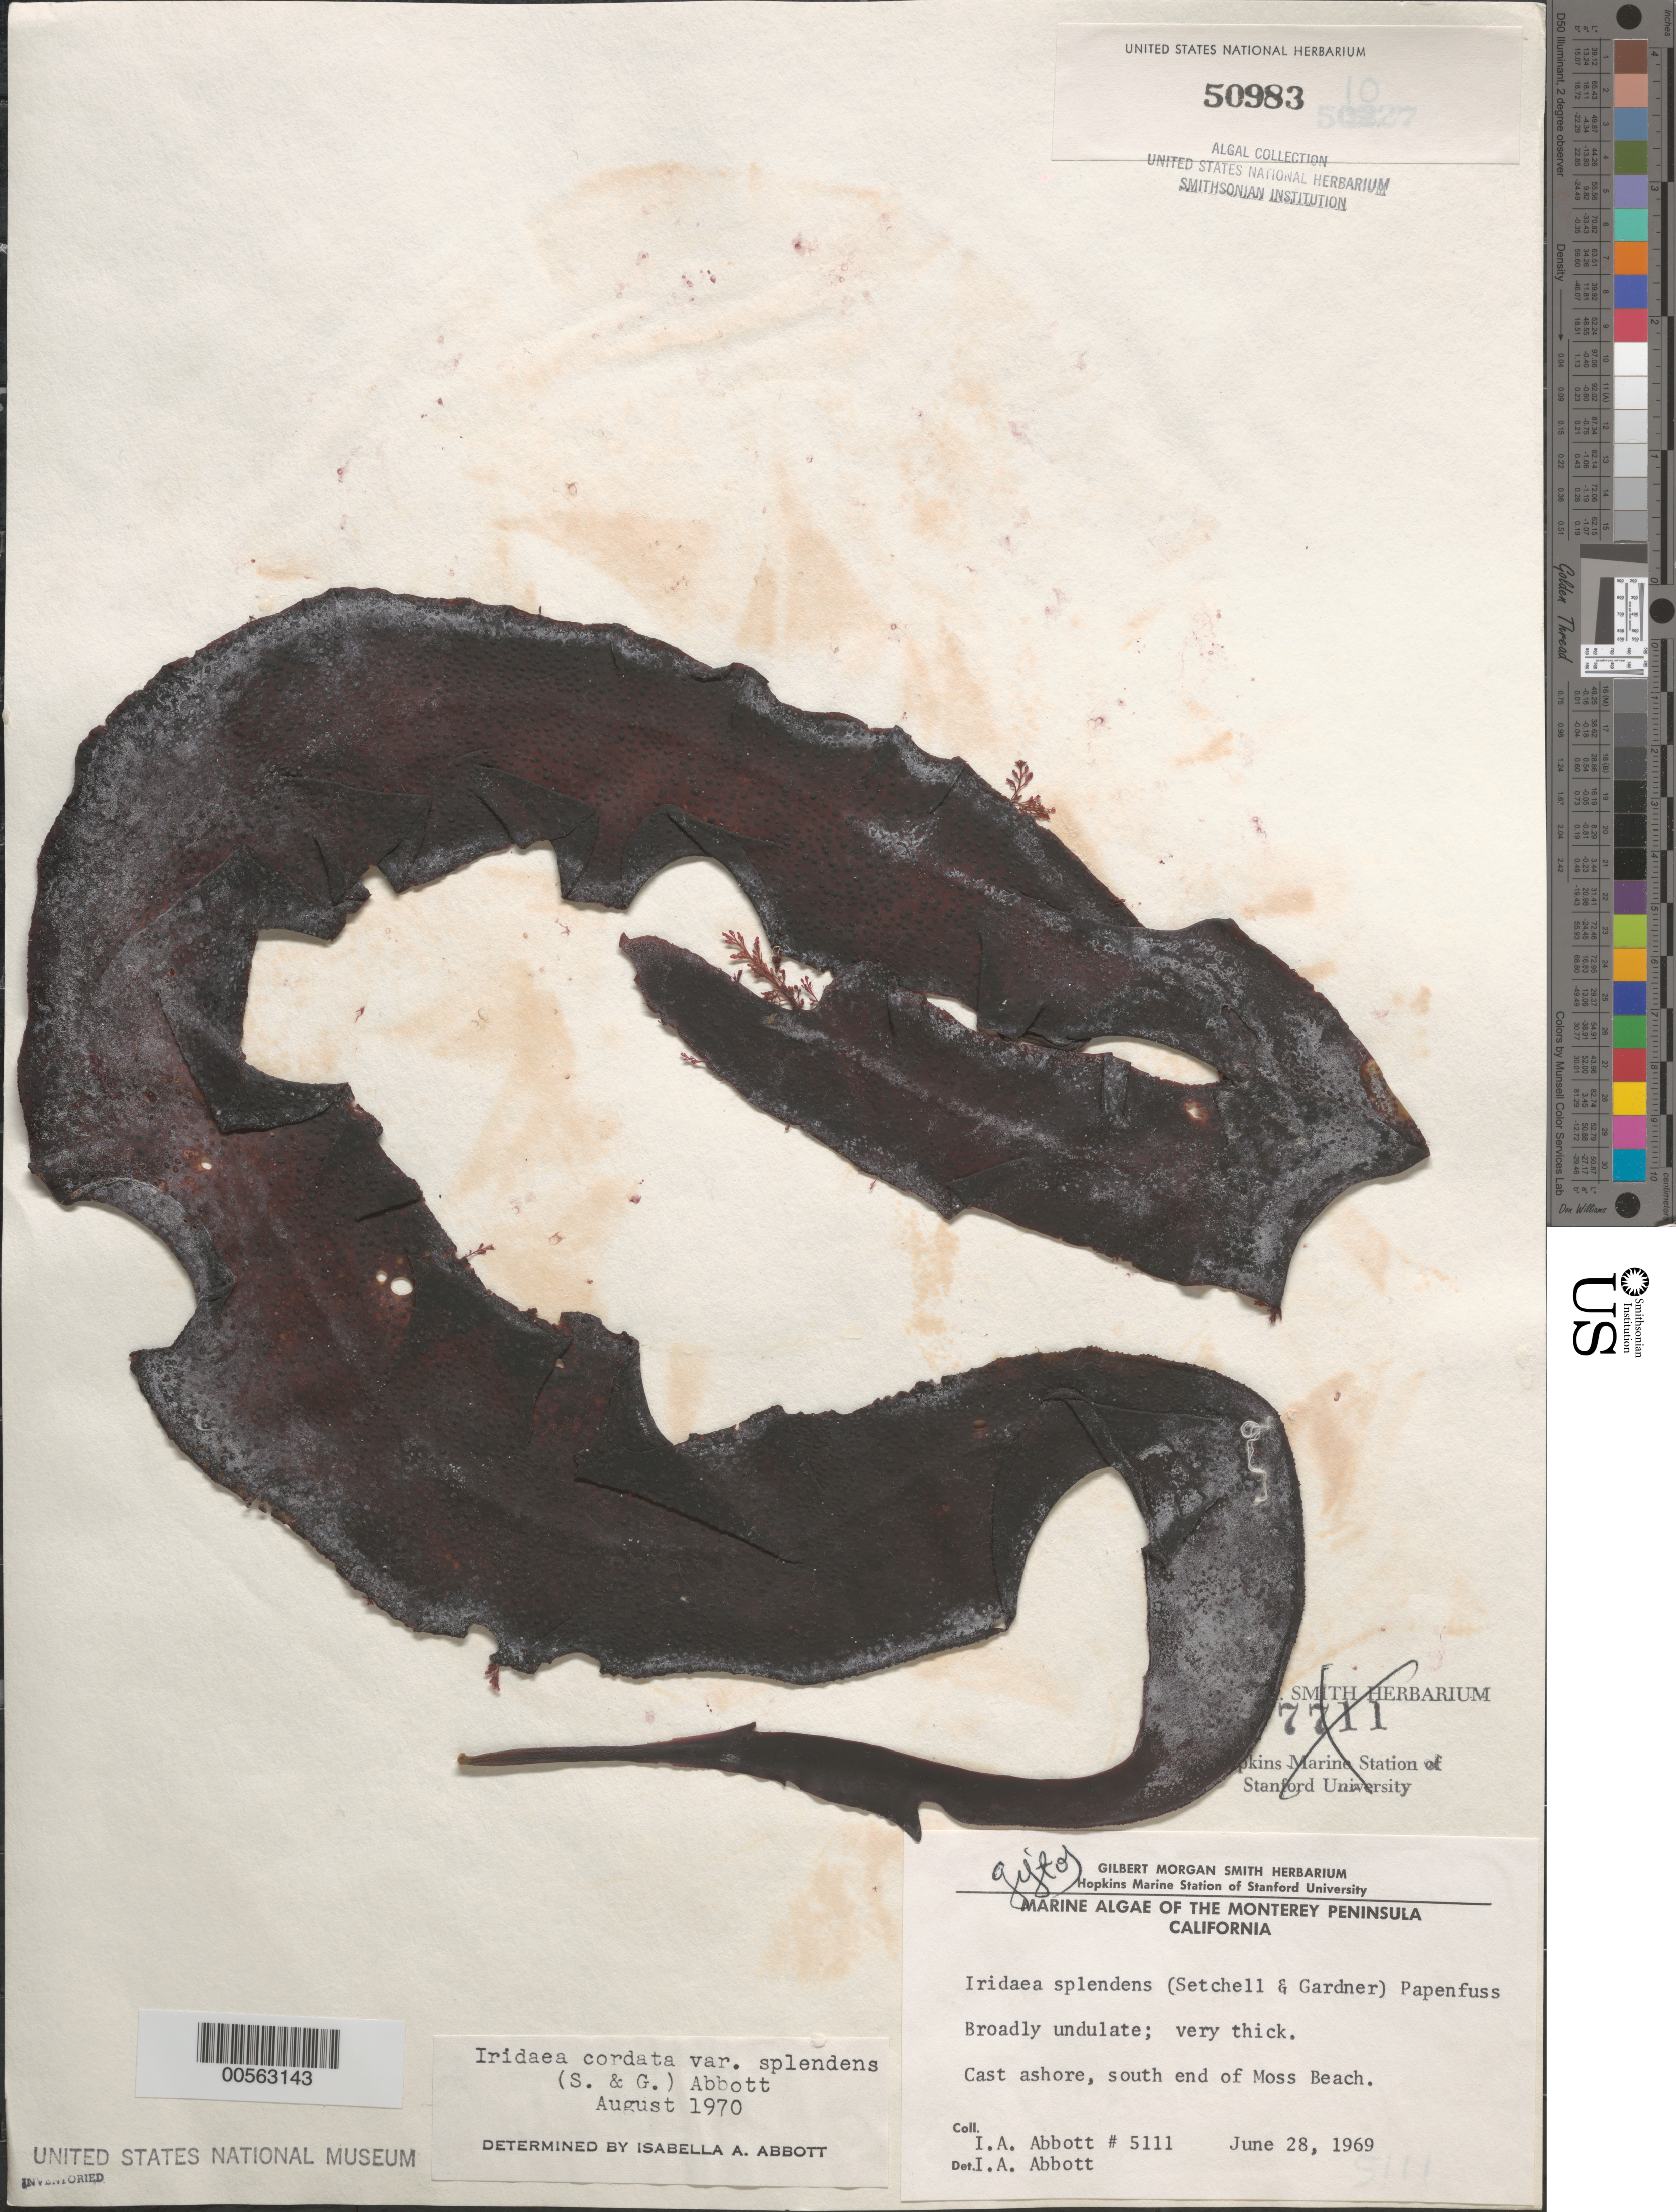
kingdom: Plantae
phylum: Rhodophyta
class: Florideophyceae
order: Gigartinales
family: Gigartinaceae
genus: Iridaea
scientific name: Iridaea cordata var. splendens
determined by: Abbott, Isabella A.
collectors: I. A. Abbott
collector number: IAA 5111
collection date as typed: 28 Jun 1969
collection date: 1969-06-28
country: United States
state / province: California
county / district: Monterey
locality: Moss Beach, south end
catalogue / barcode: US 50983